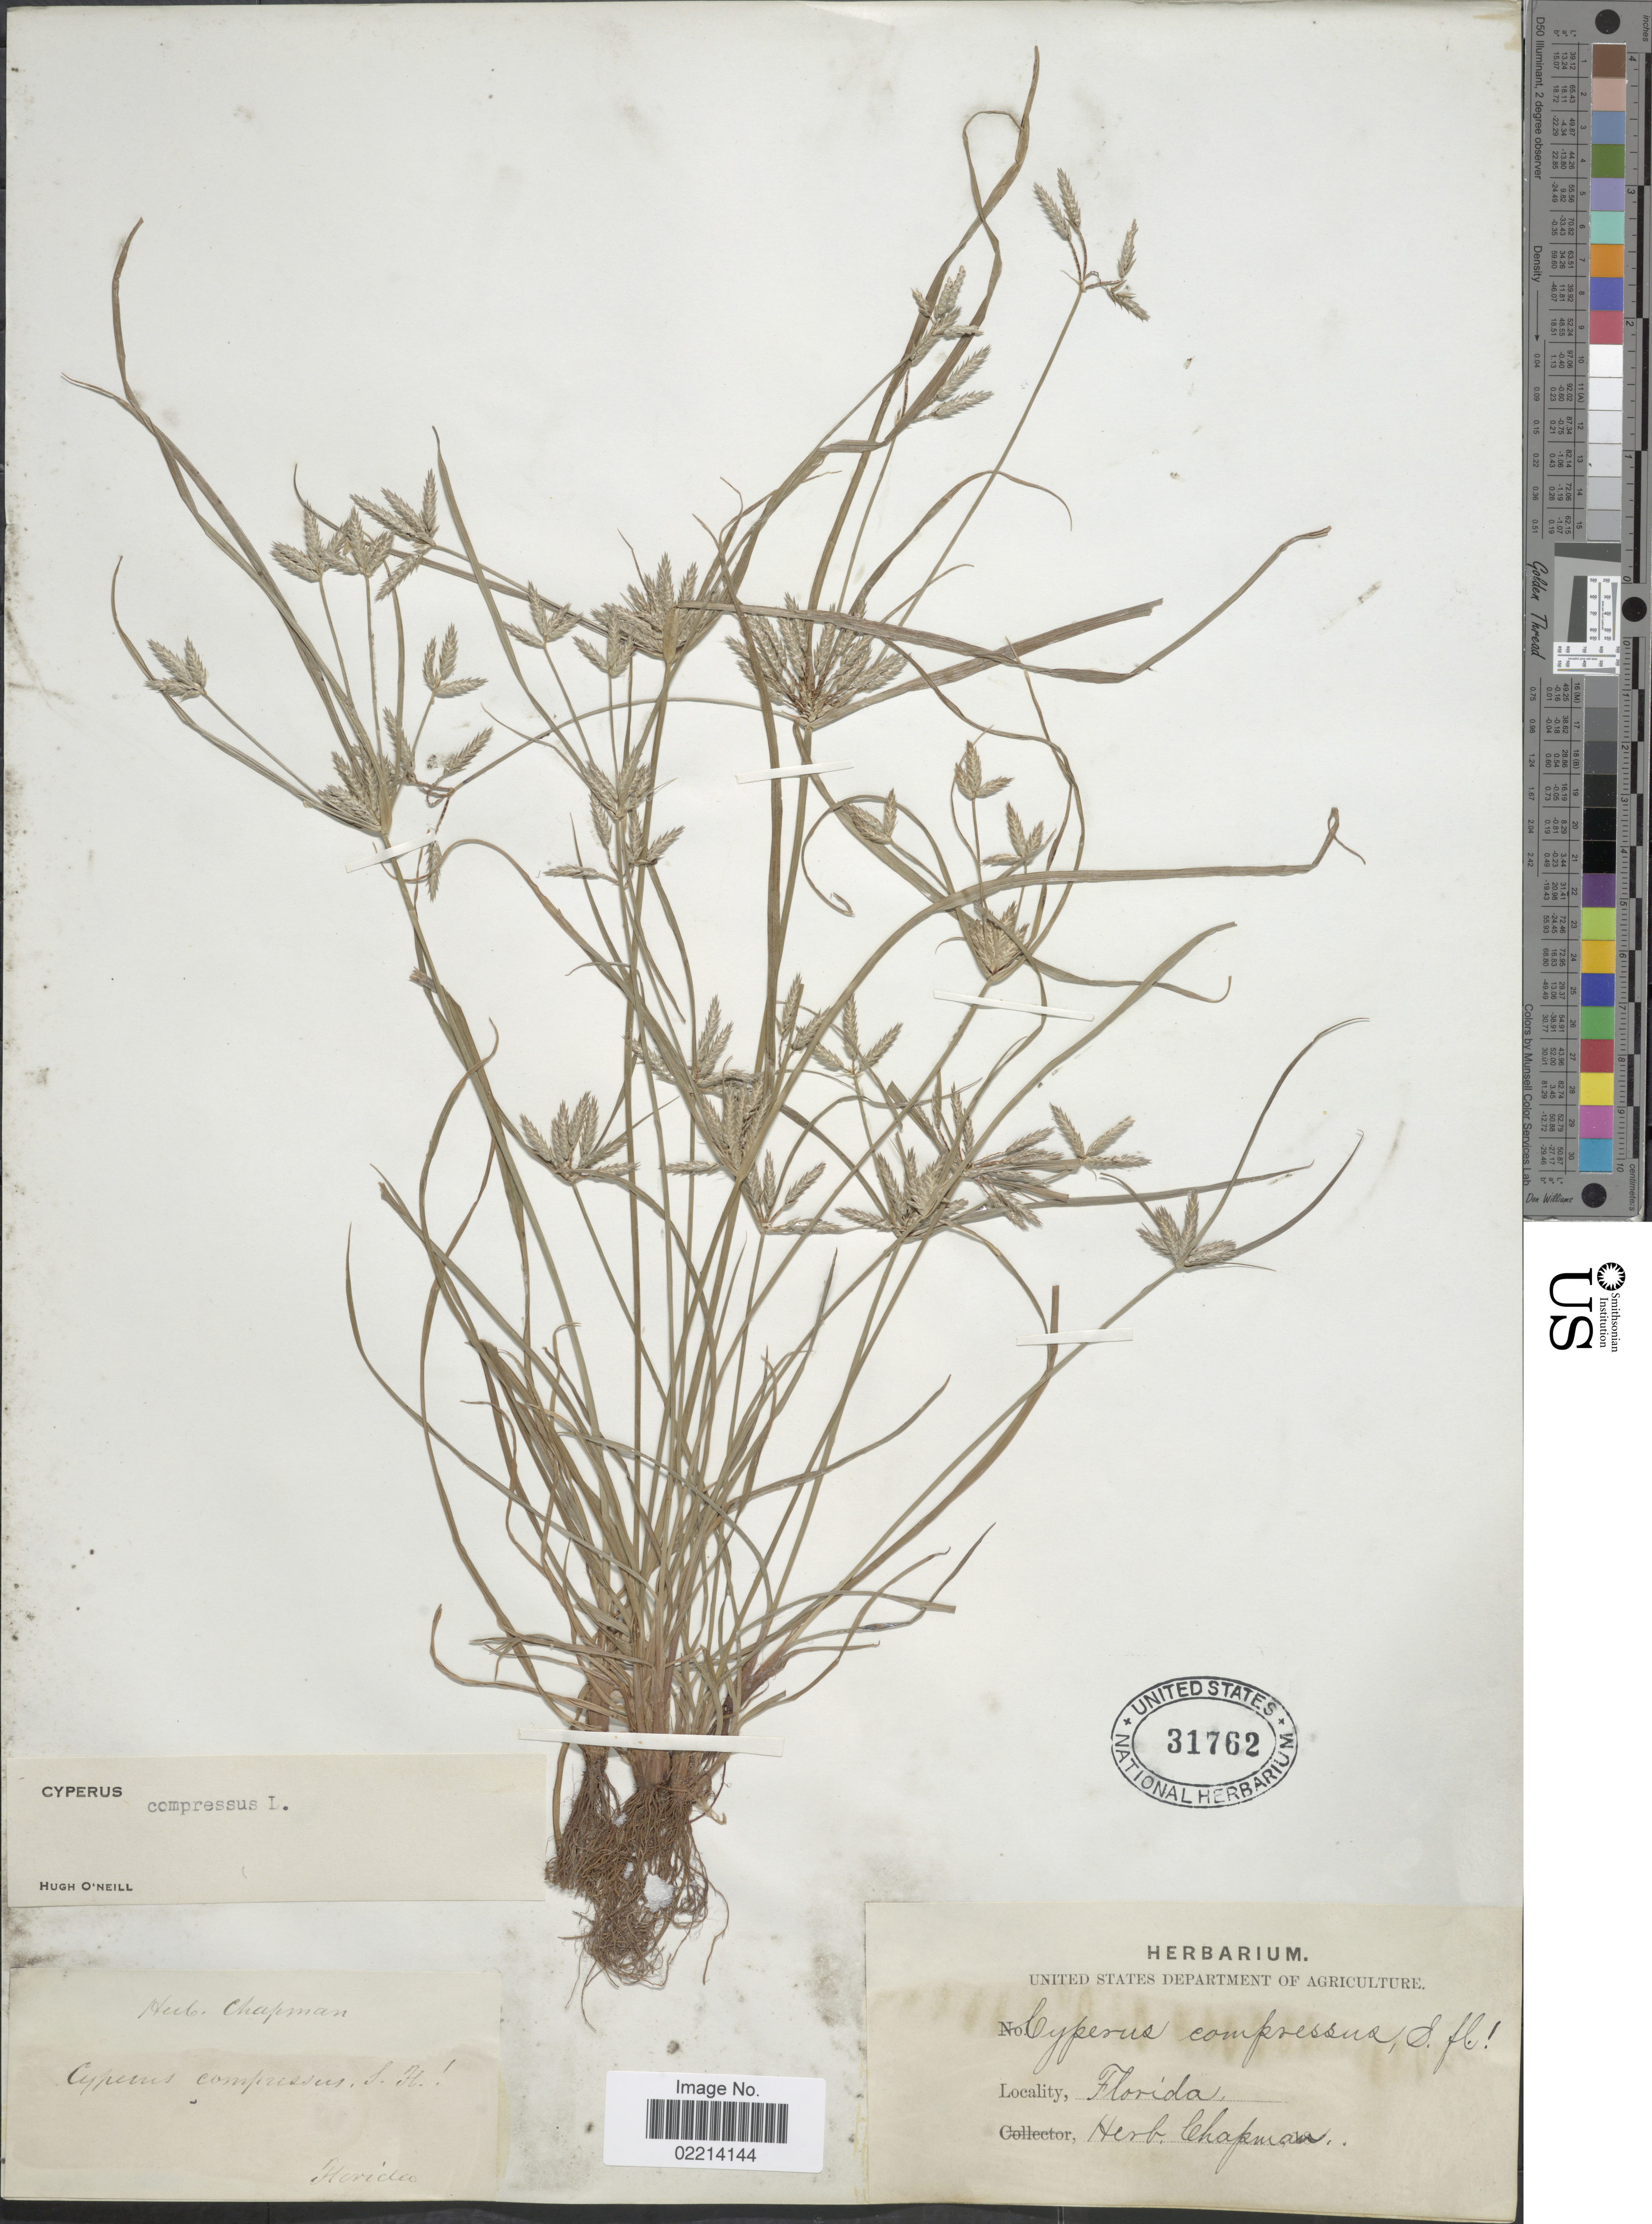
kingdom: Plantae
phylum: Tracheophyta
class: Liliopsida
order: Poales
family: Cyperaceae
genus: Cyperus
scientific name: Cyperus compressus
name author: L.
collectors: ex herb. Chapman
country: United States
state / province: Florida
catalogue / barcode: US 31762